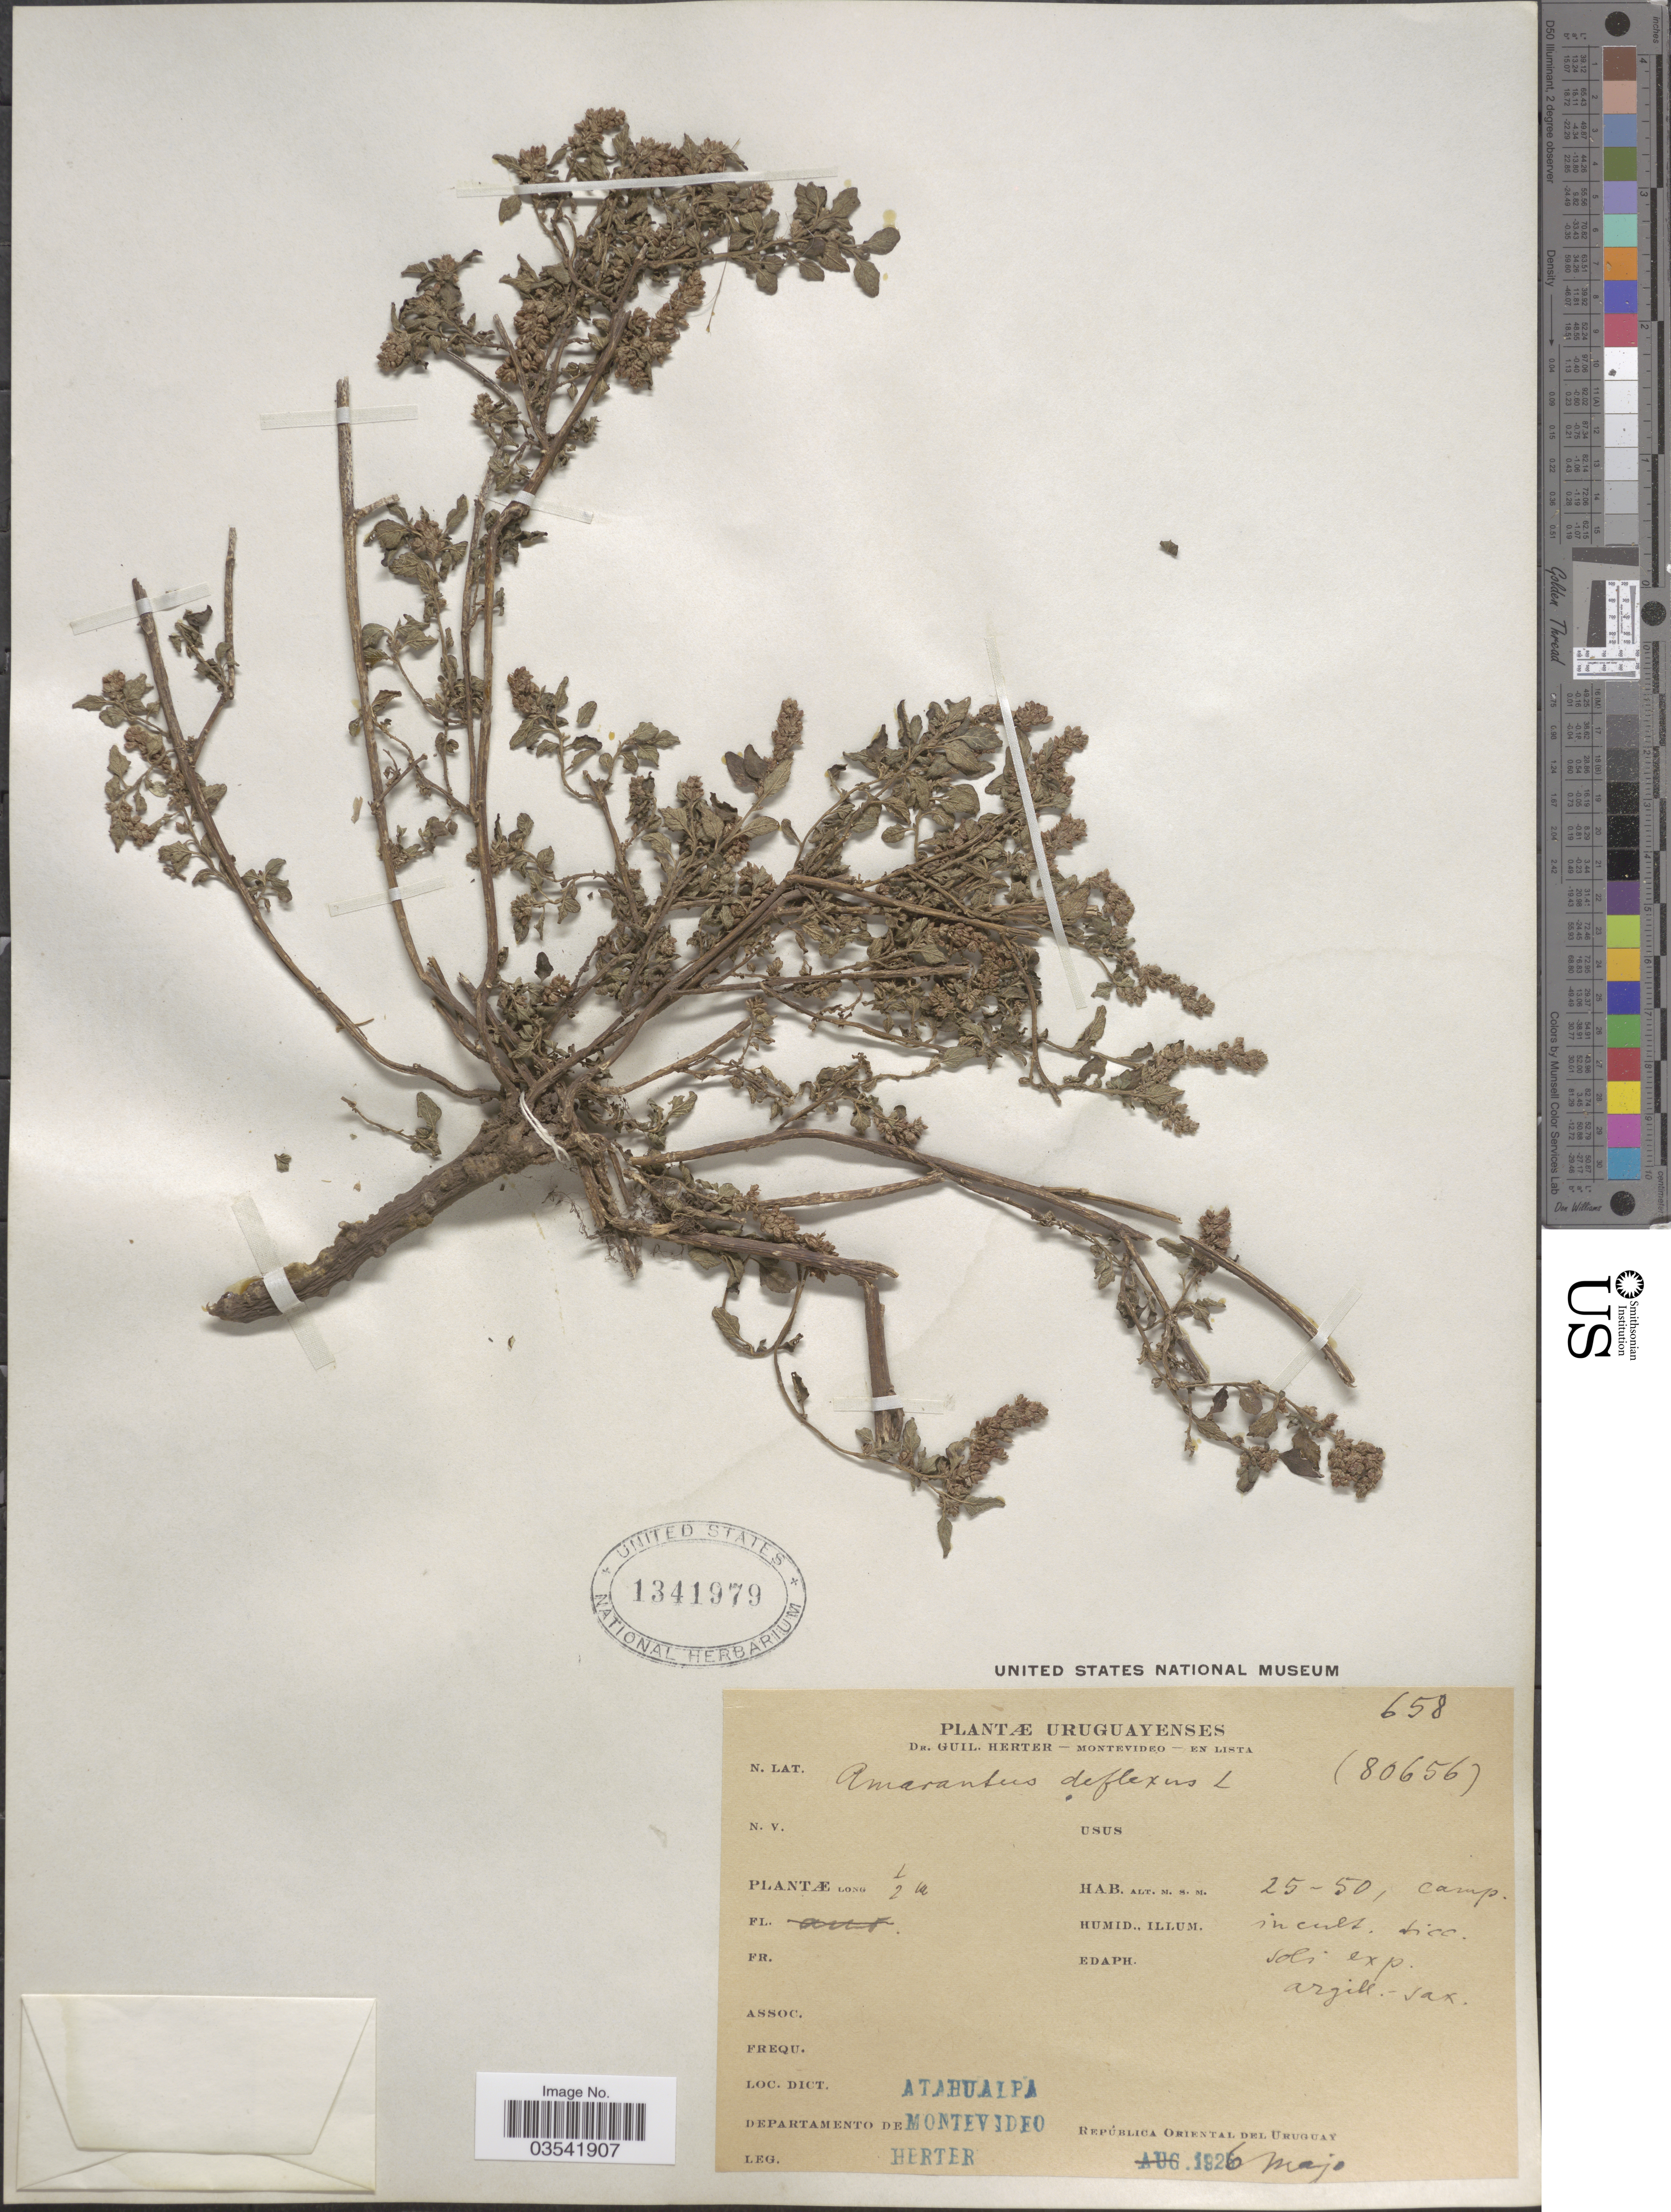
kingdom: Plantae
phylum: Tracheophyta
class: Magnoliopsida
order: Caryophyllales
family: Amaranthaceae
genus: Amaranthus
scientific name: Amaranthus deflexus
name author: L.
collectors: G. Herter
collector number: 658 (80656)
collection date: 1926-05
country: Uruguay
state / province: Montevideo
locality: Dict. Atahualpa. Departamento de Montevideo. República Oriental del Uruguay.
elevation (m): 25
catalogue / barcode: US 1341979